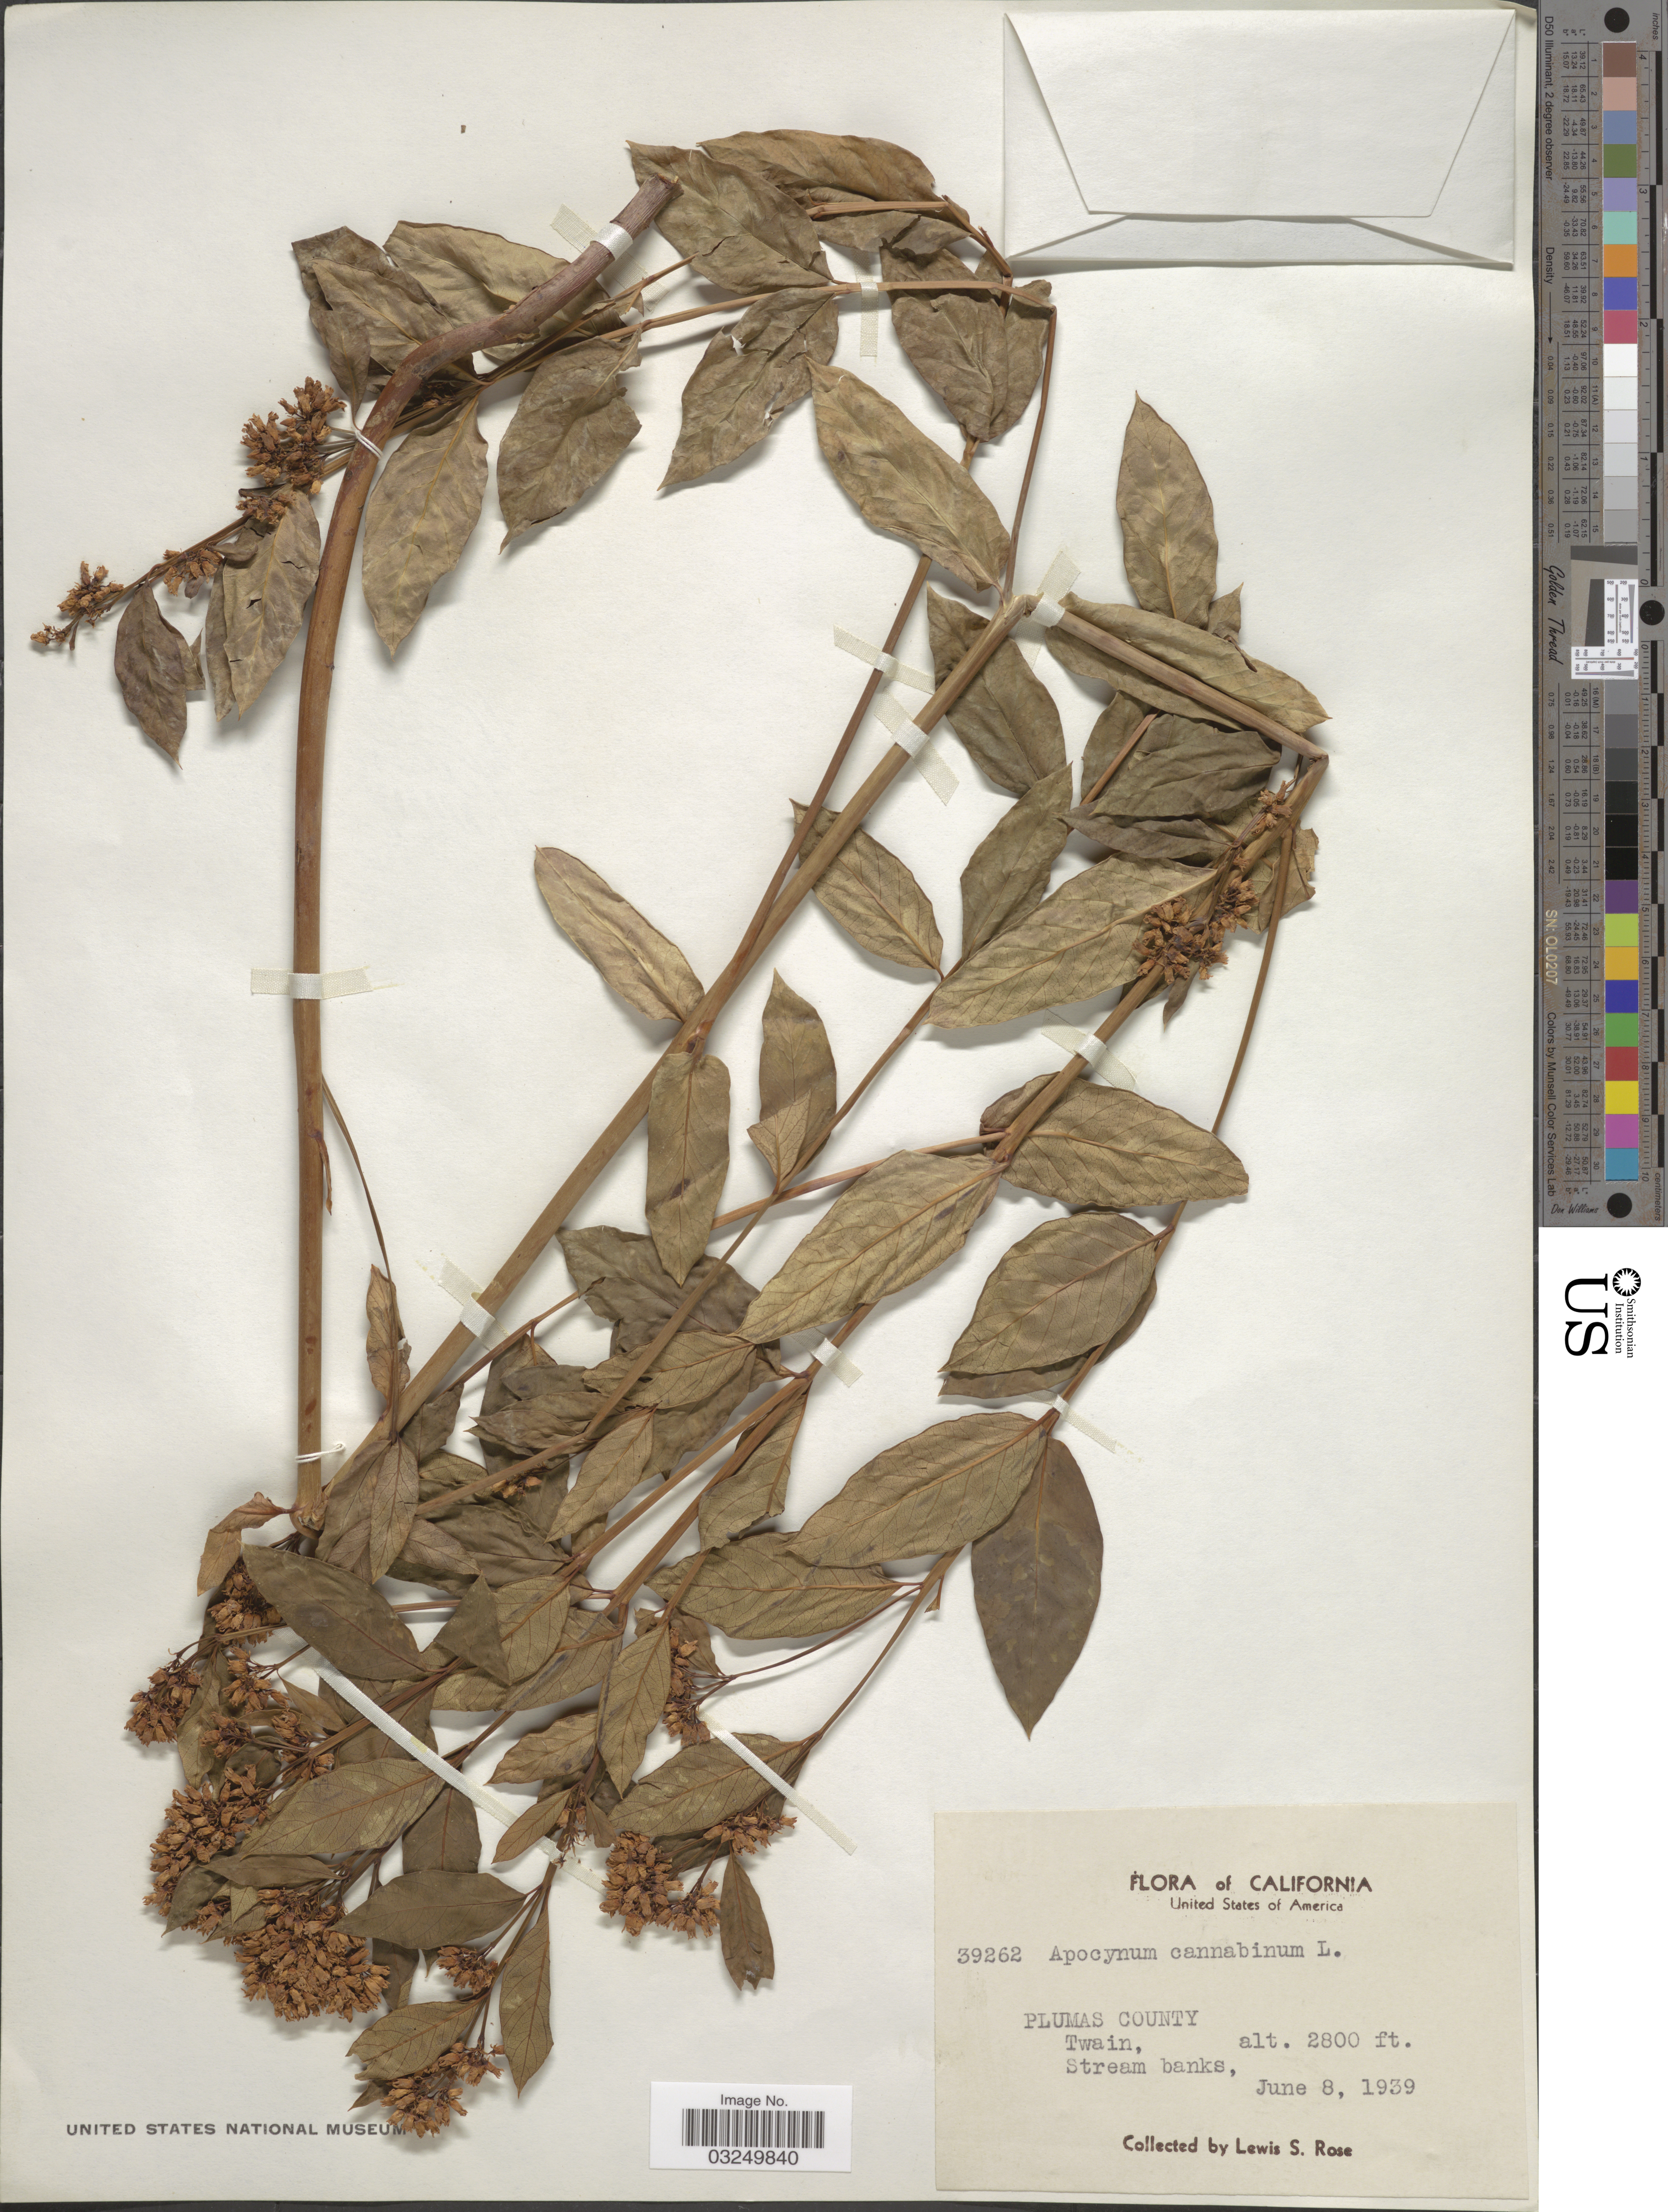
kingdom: Plantae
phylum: Tracheophyta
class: Magnoliopsida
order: Gentianales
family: Apocynaceae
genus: Apocynum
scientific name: Apocynum cannabinum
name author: L.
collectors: L. S. Rose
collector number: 39262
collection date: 1939-06-08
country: United States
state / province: California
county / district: Plumas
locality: Plumas County. Twain.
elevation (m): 853